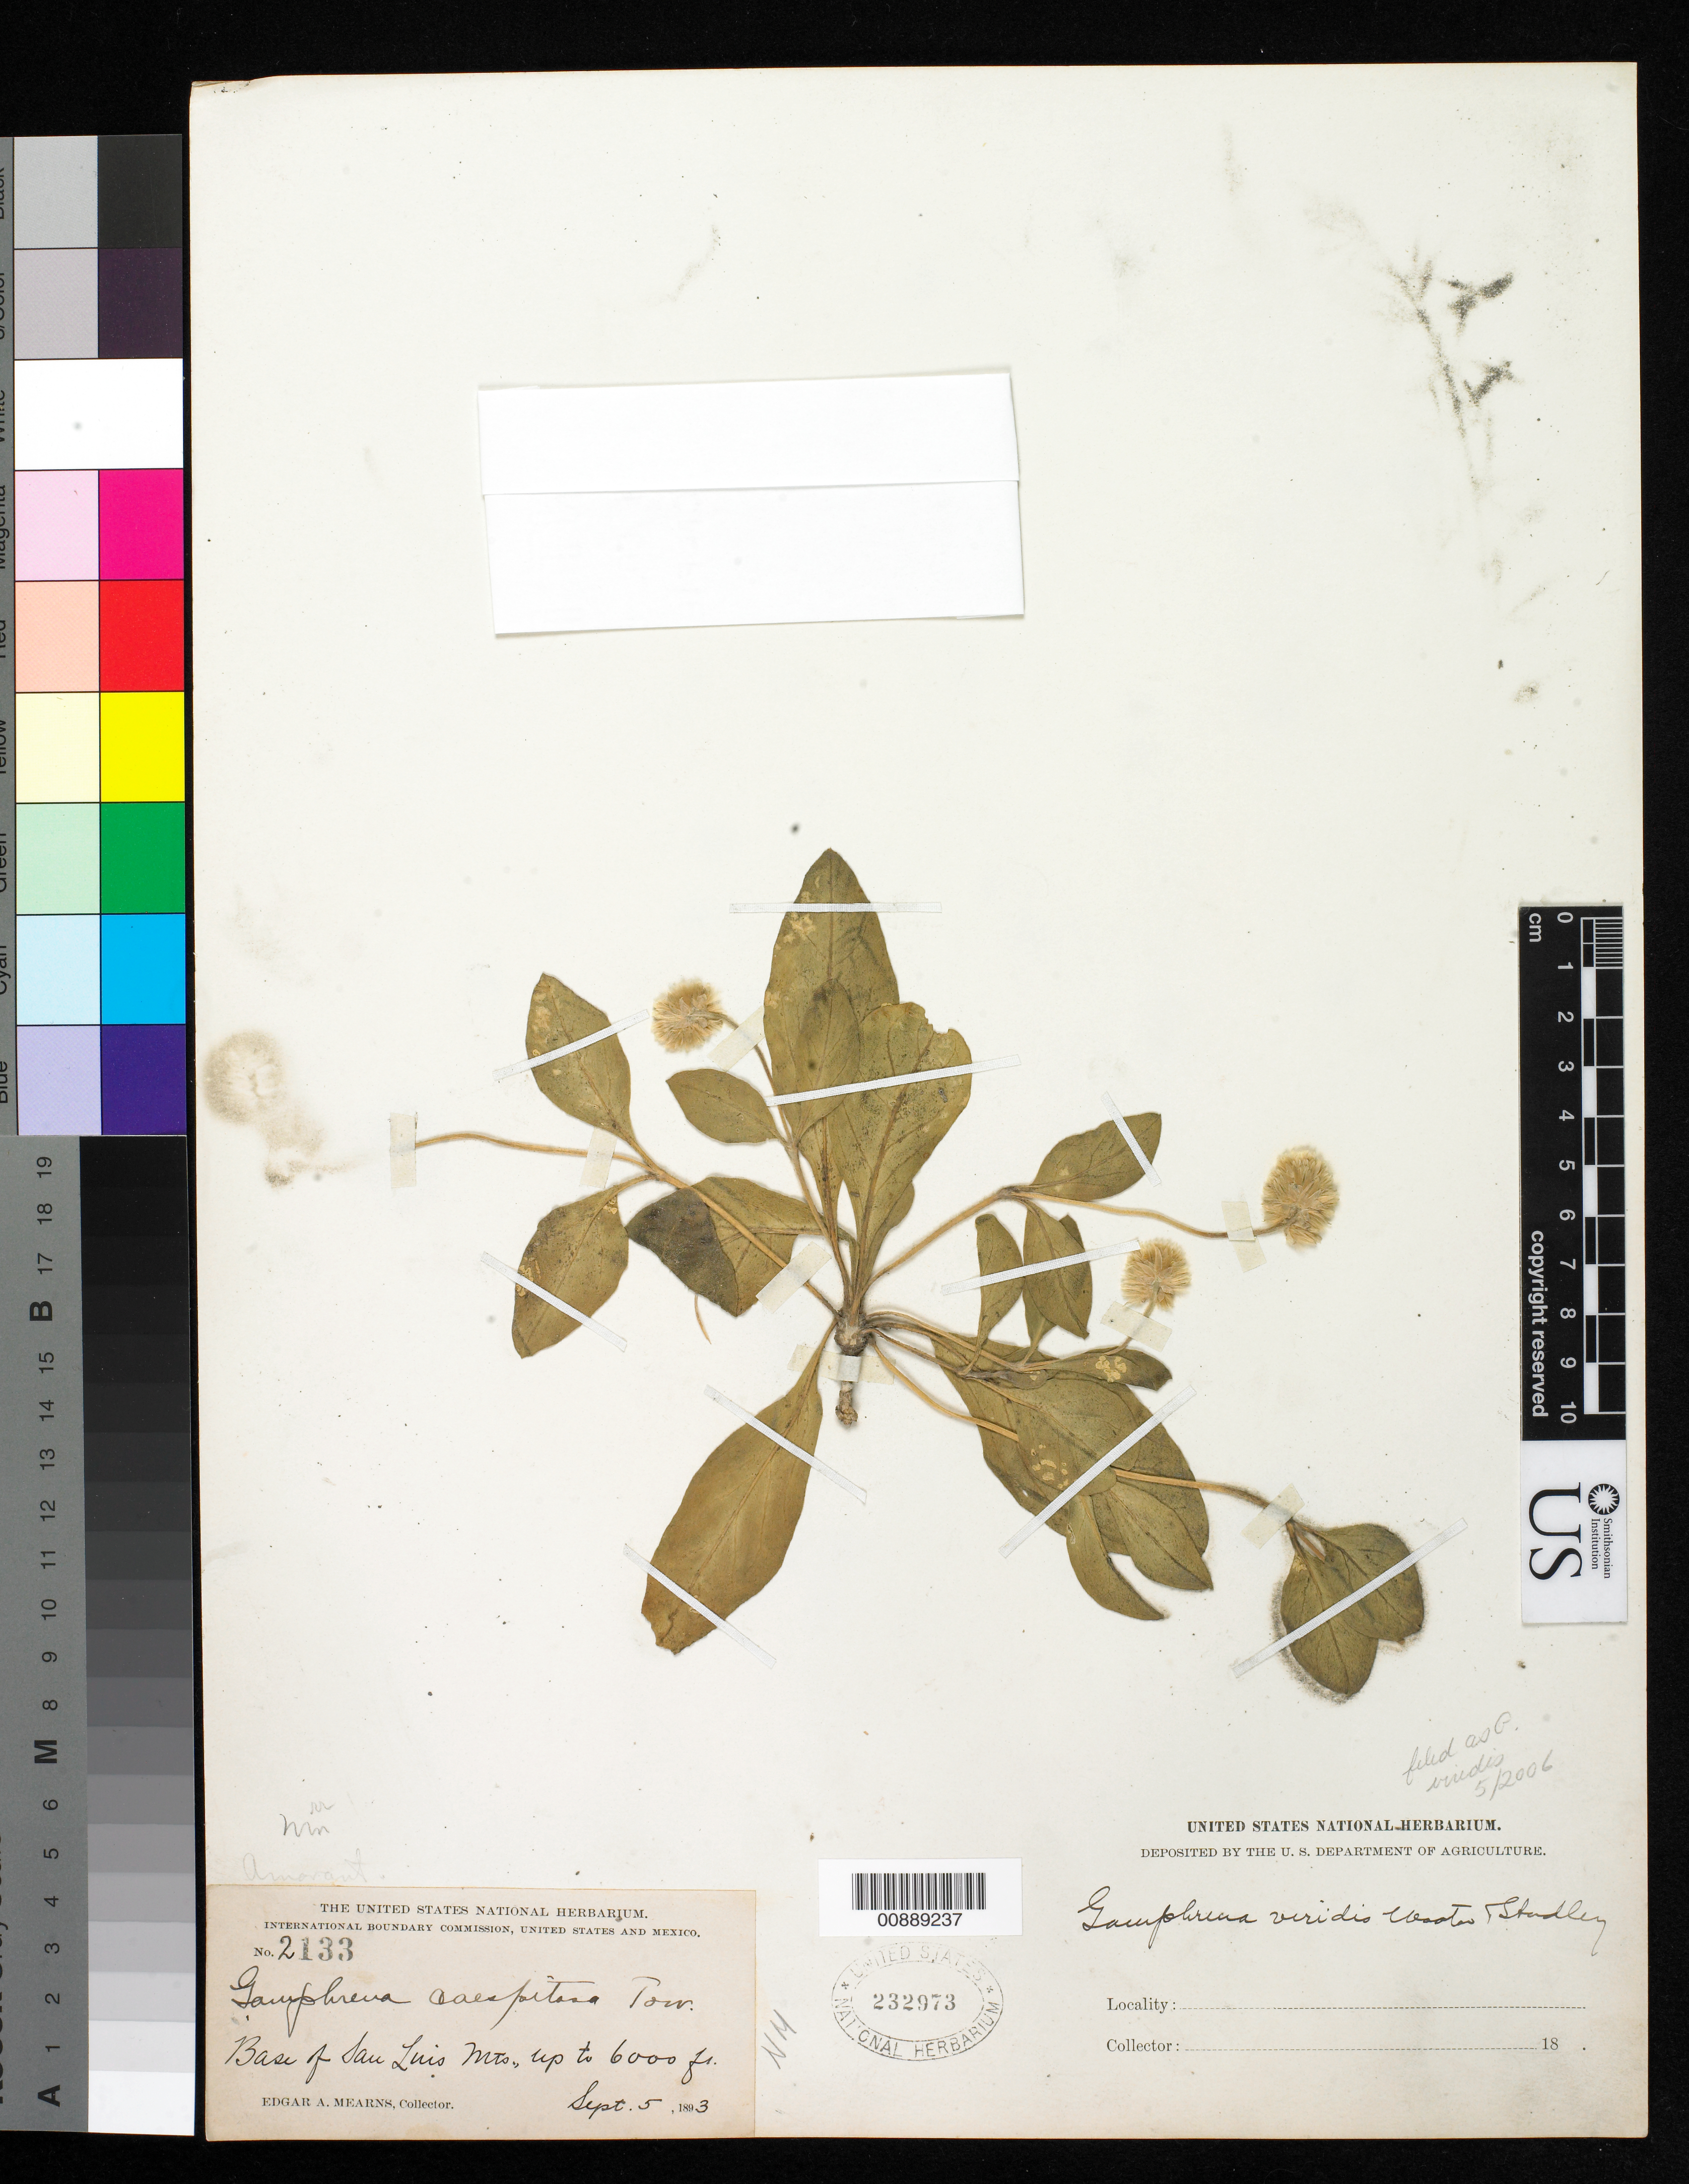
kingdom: Plantae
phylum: Tracheophyta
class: Magnoliopsida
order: Caryophyllales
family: Amaranthaceae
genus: Gomphrena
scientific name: Gomphrena viridis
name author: Wooton & Standl.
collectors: E. A. Mearns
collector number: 2133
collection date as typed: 05 Sep 1893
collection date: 1893-09-05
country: United States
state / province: New Mexico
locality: Base of San Luis Mts.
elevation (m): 1829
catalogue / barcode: US 232973